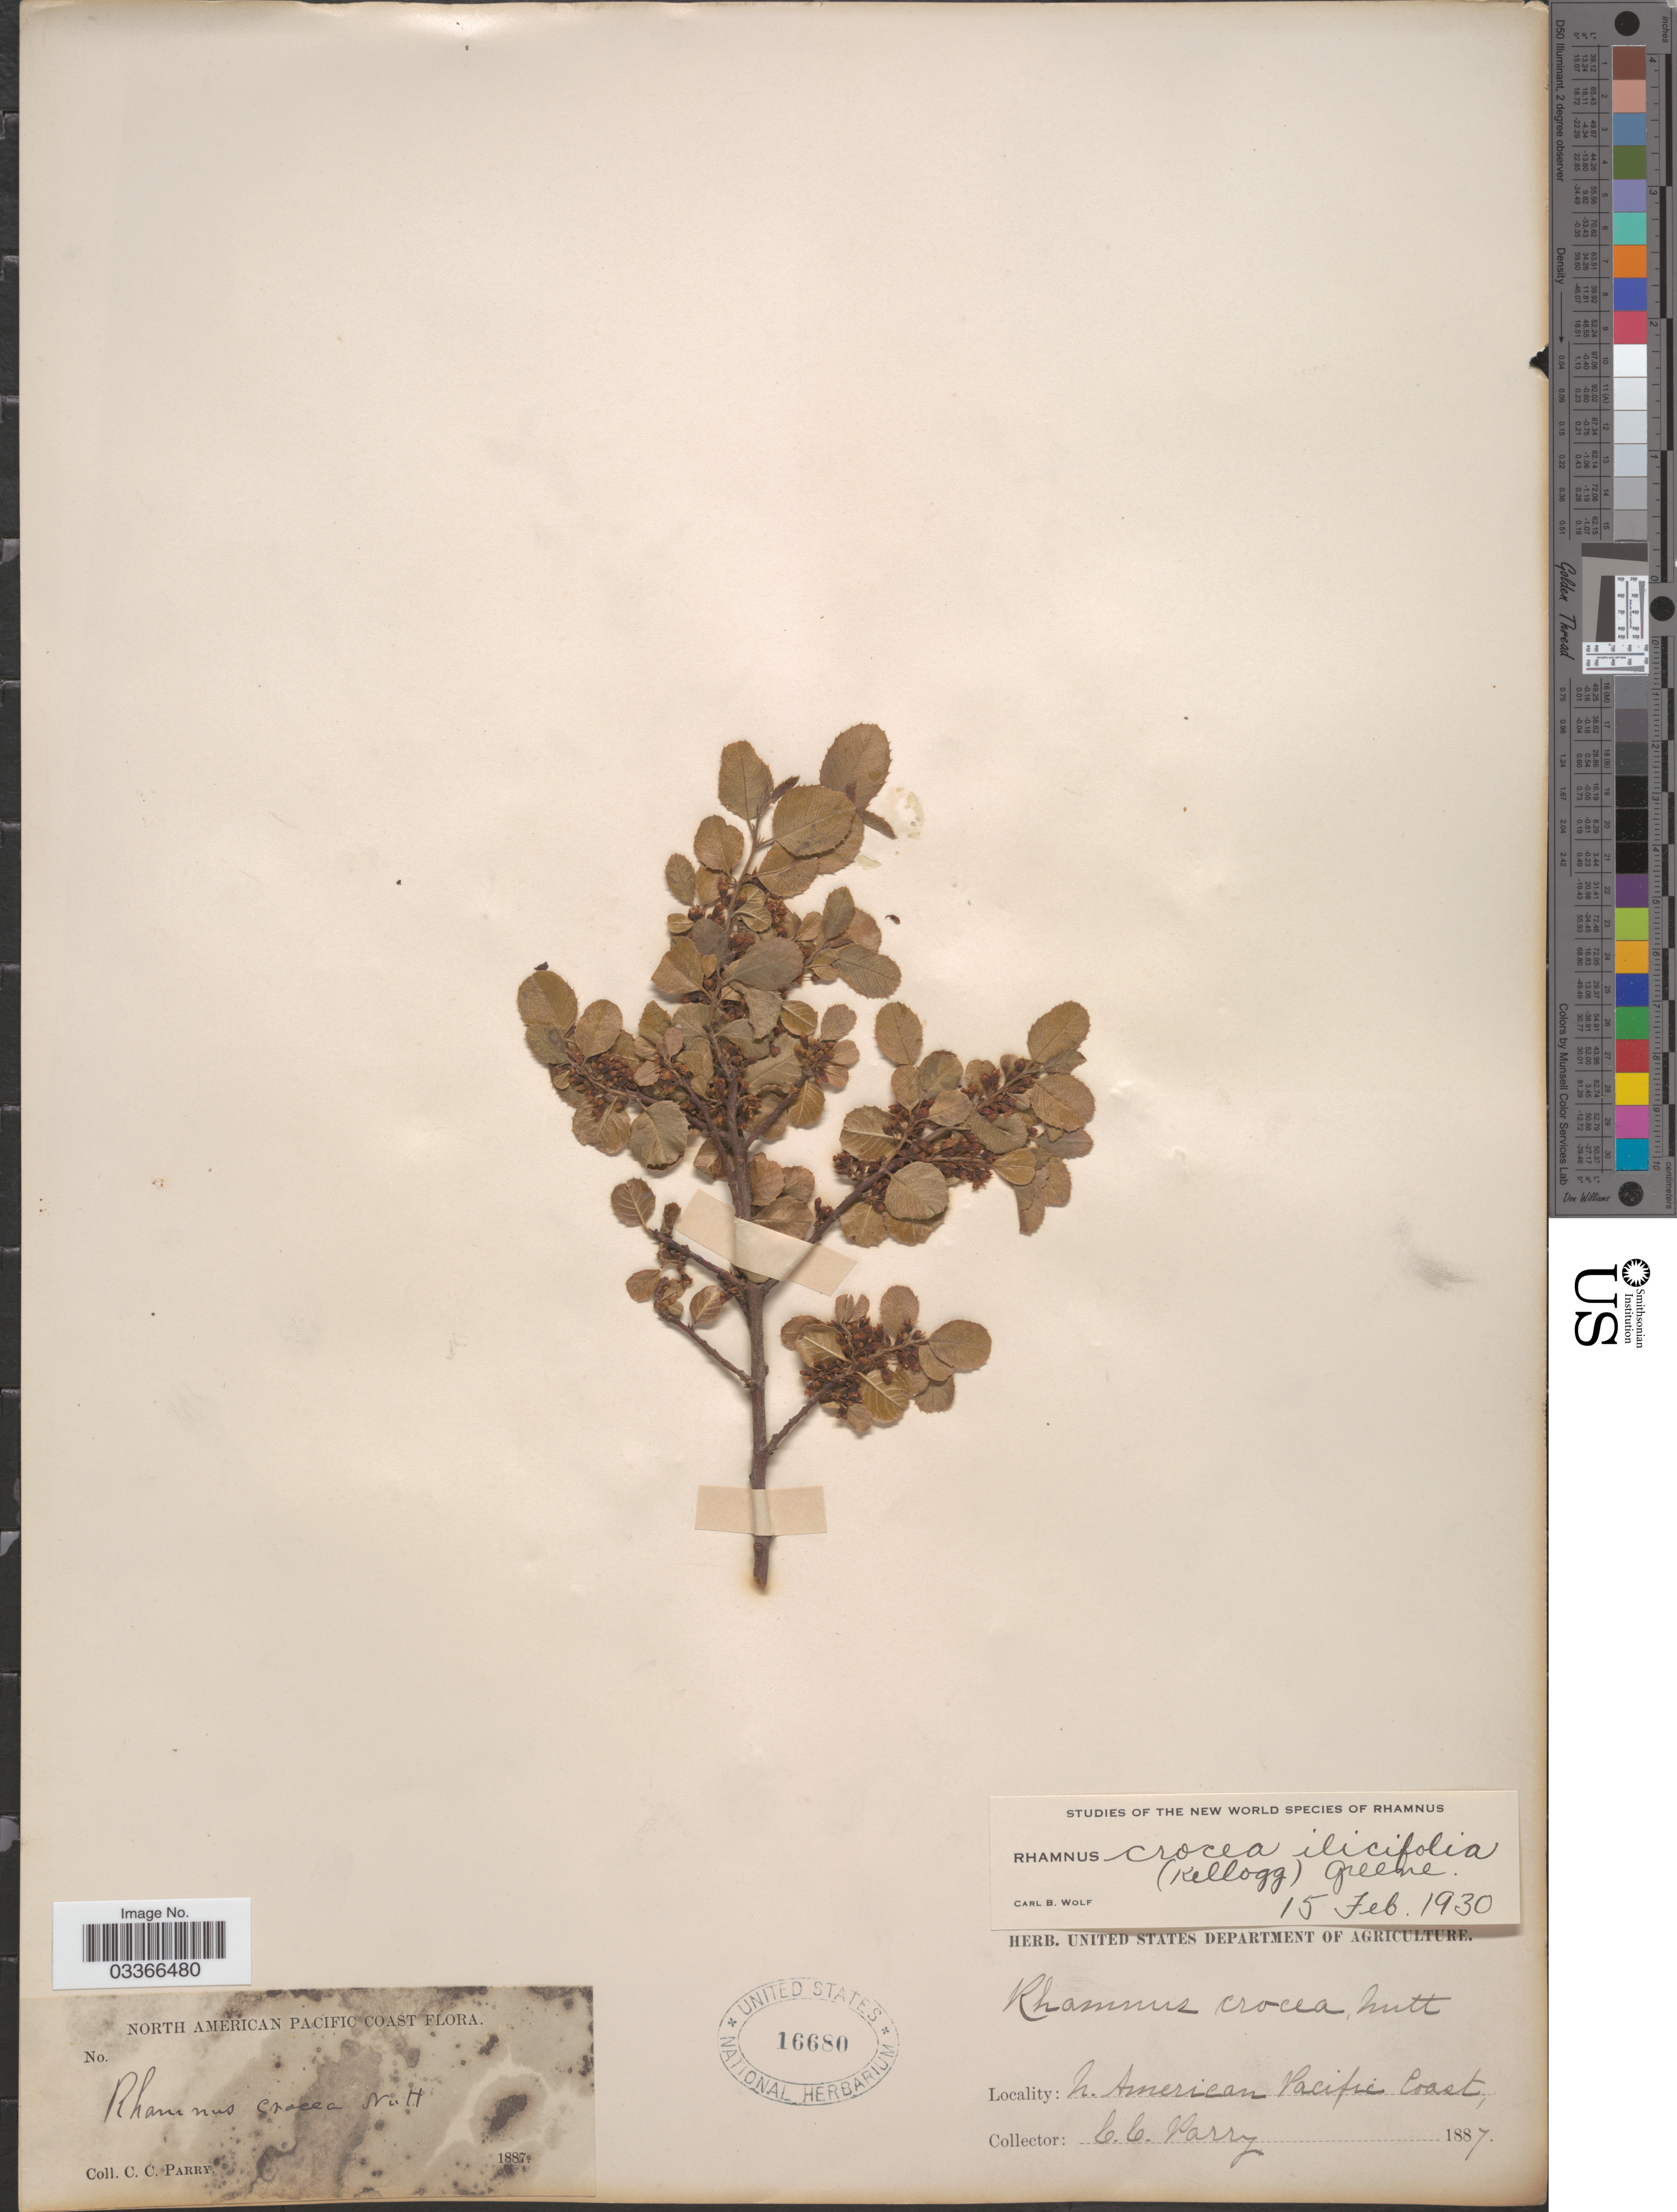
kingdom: Plantae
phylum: Tracheophyta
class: Magnoliopsida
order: Rosales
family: Rhamnaceae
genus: Rhamnus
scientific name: Rhamnus crocea var. ilicifolia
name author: (Kellogg) Greene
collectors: C. C. Parry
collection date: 1887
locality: North American Pacific Coast.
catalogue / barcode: US 16680